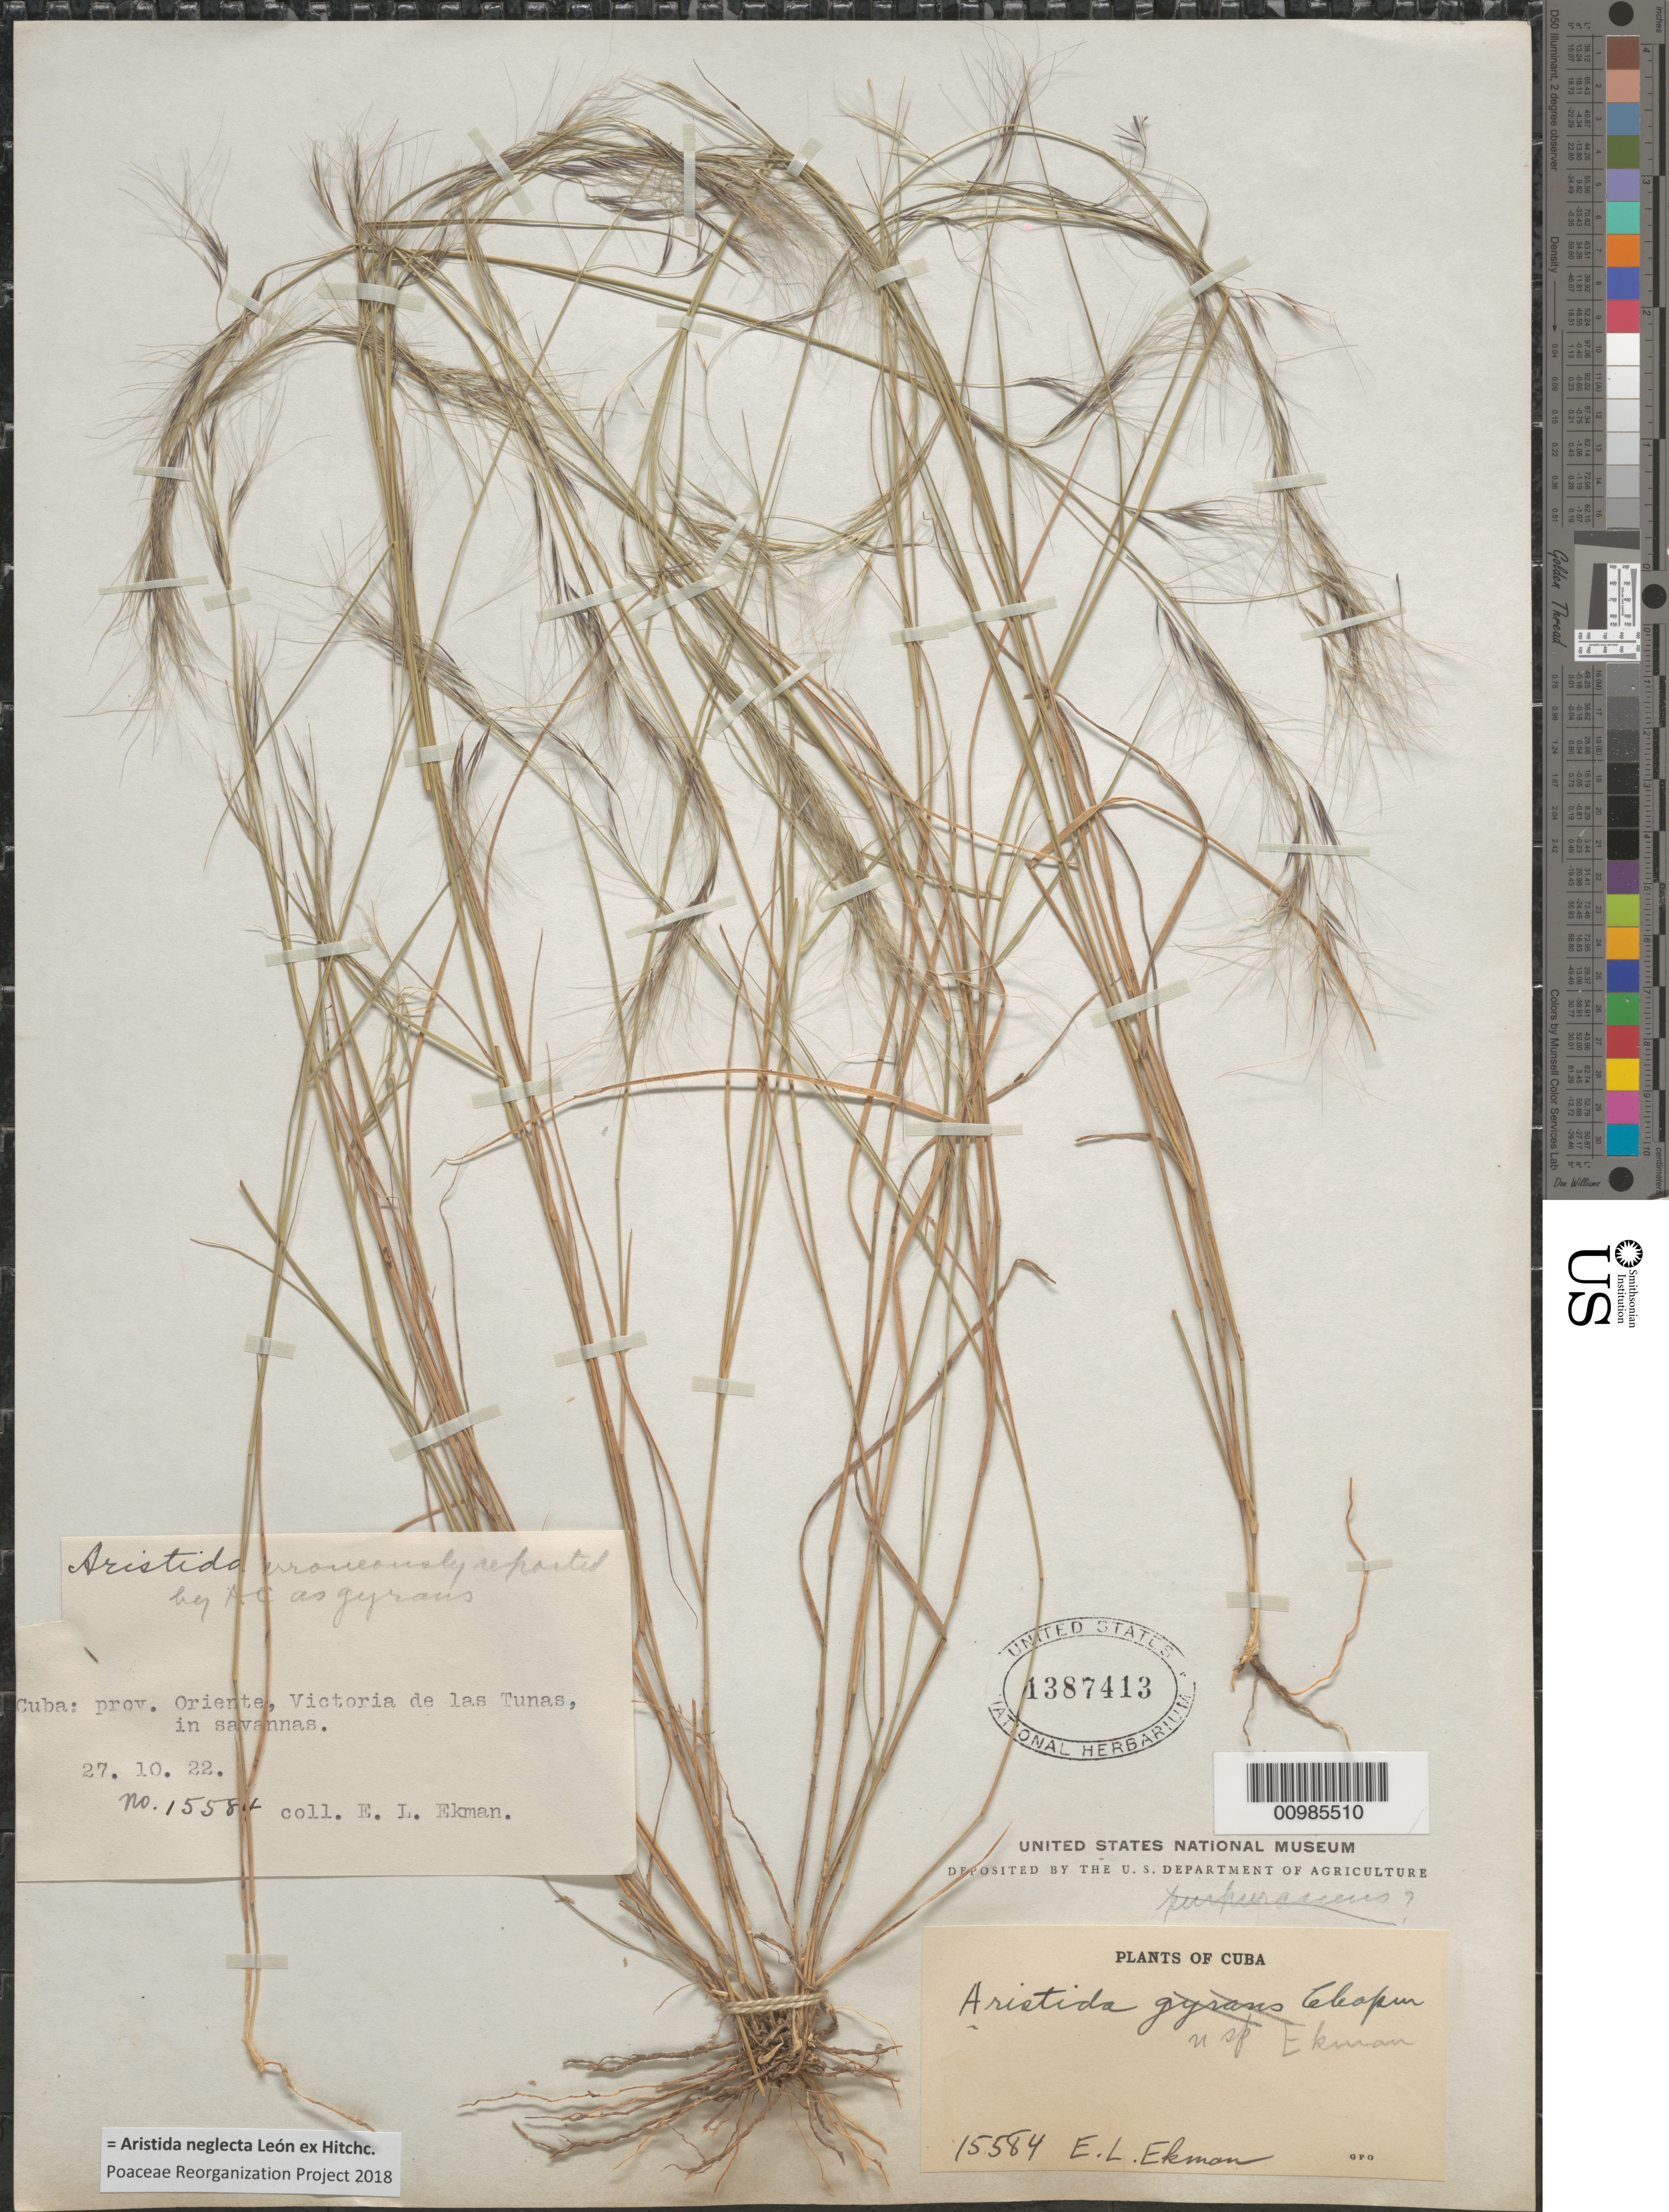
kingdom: Plantae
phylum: Tracheophyta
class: Liliopsida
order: Poales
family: Poaceae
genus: Aristida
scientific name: Aristida neglecta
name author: León ex Hitchc.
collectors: E. L. Ekman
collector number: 15584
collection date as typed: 27 Oct 1922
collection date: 1922-10-27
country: Cuba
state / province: Oriente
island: Cuba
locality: Victoria de las Tunas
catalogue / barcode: US 1387413